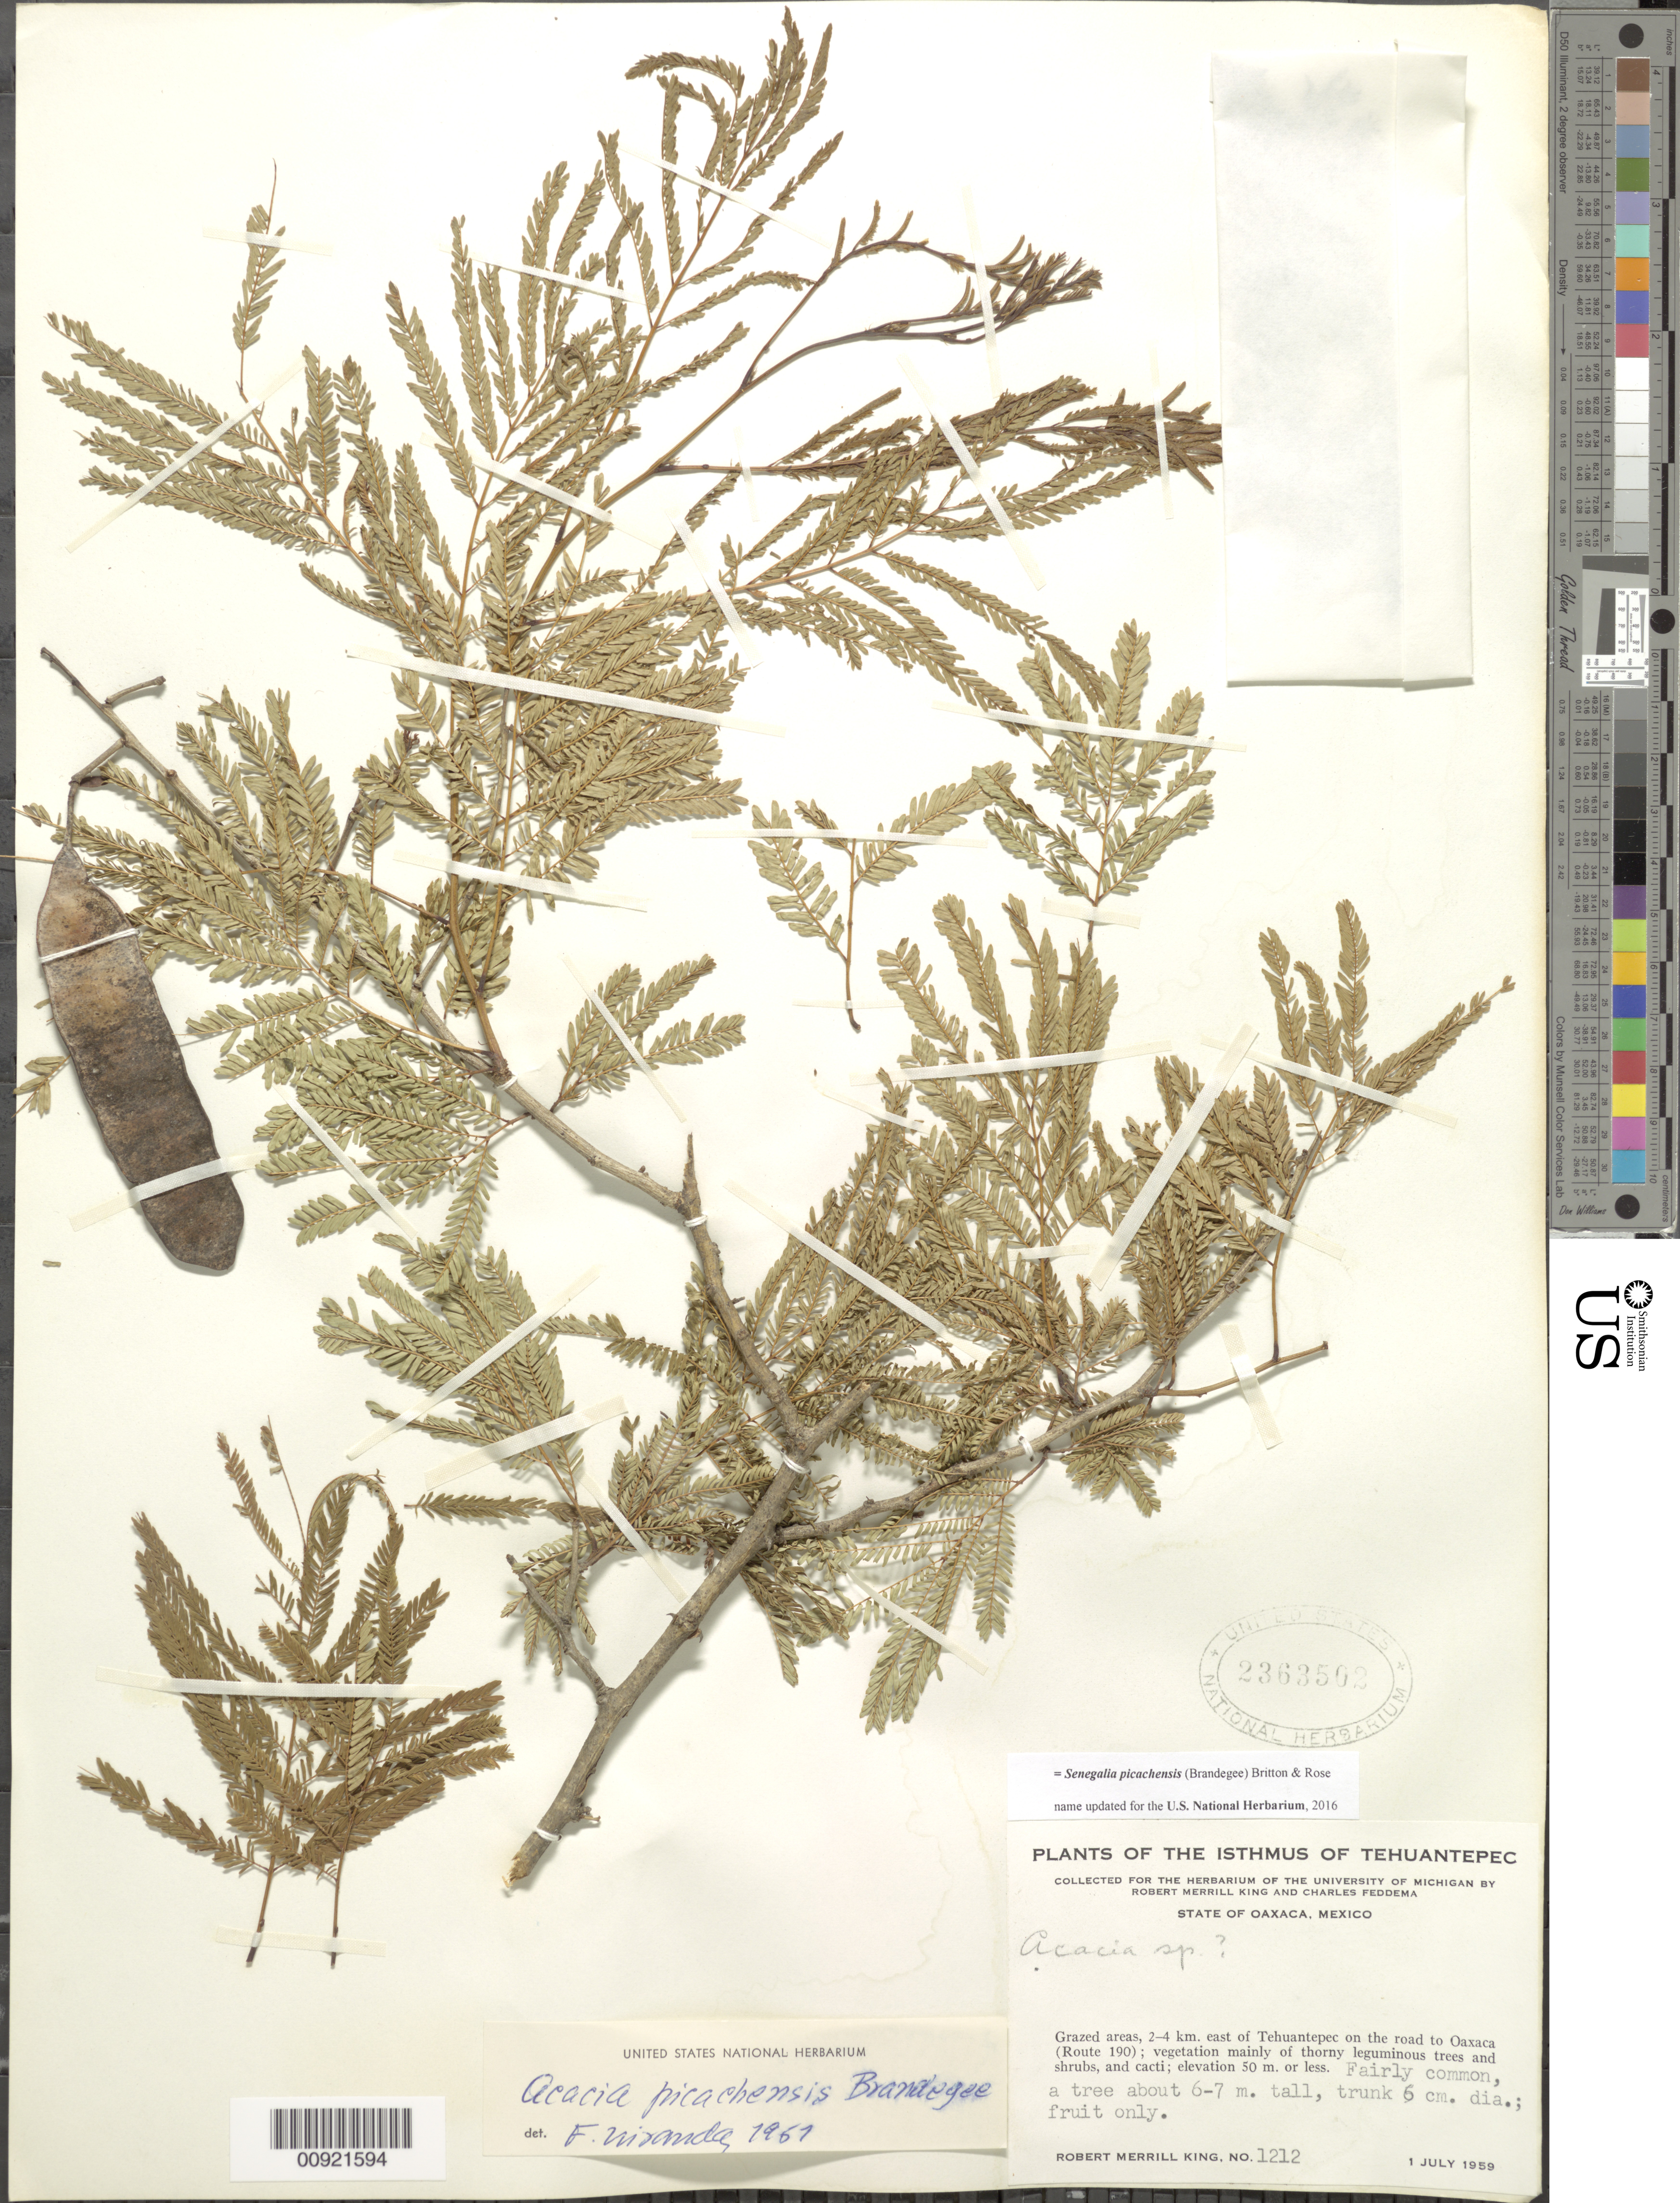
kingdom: Plantae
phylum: Tracheophyta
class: Magnoliopsida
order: Fabales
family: Fabaceae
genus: Senegalia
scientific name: Senegalia picachensis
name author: (Brandegee) Britton & Rose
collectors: R. M. King & C. Feddema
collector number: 1212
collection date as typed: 01 Jul 1959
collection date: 1959-07-01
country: Mexico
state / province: Oaxaca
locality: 2-4 km. east of Tehuantepec on the road to Oaxaca (Route 190).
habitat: Grazed areas; vegetation mainly of thorny leguminous trees and shrubs, and cacti.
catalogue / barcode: US 2363502